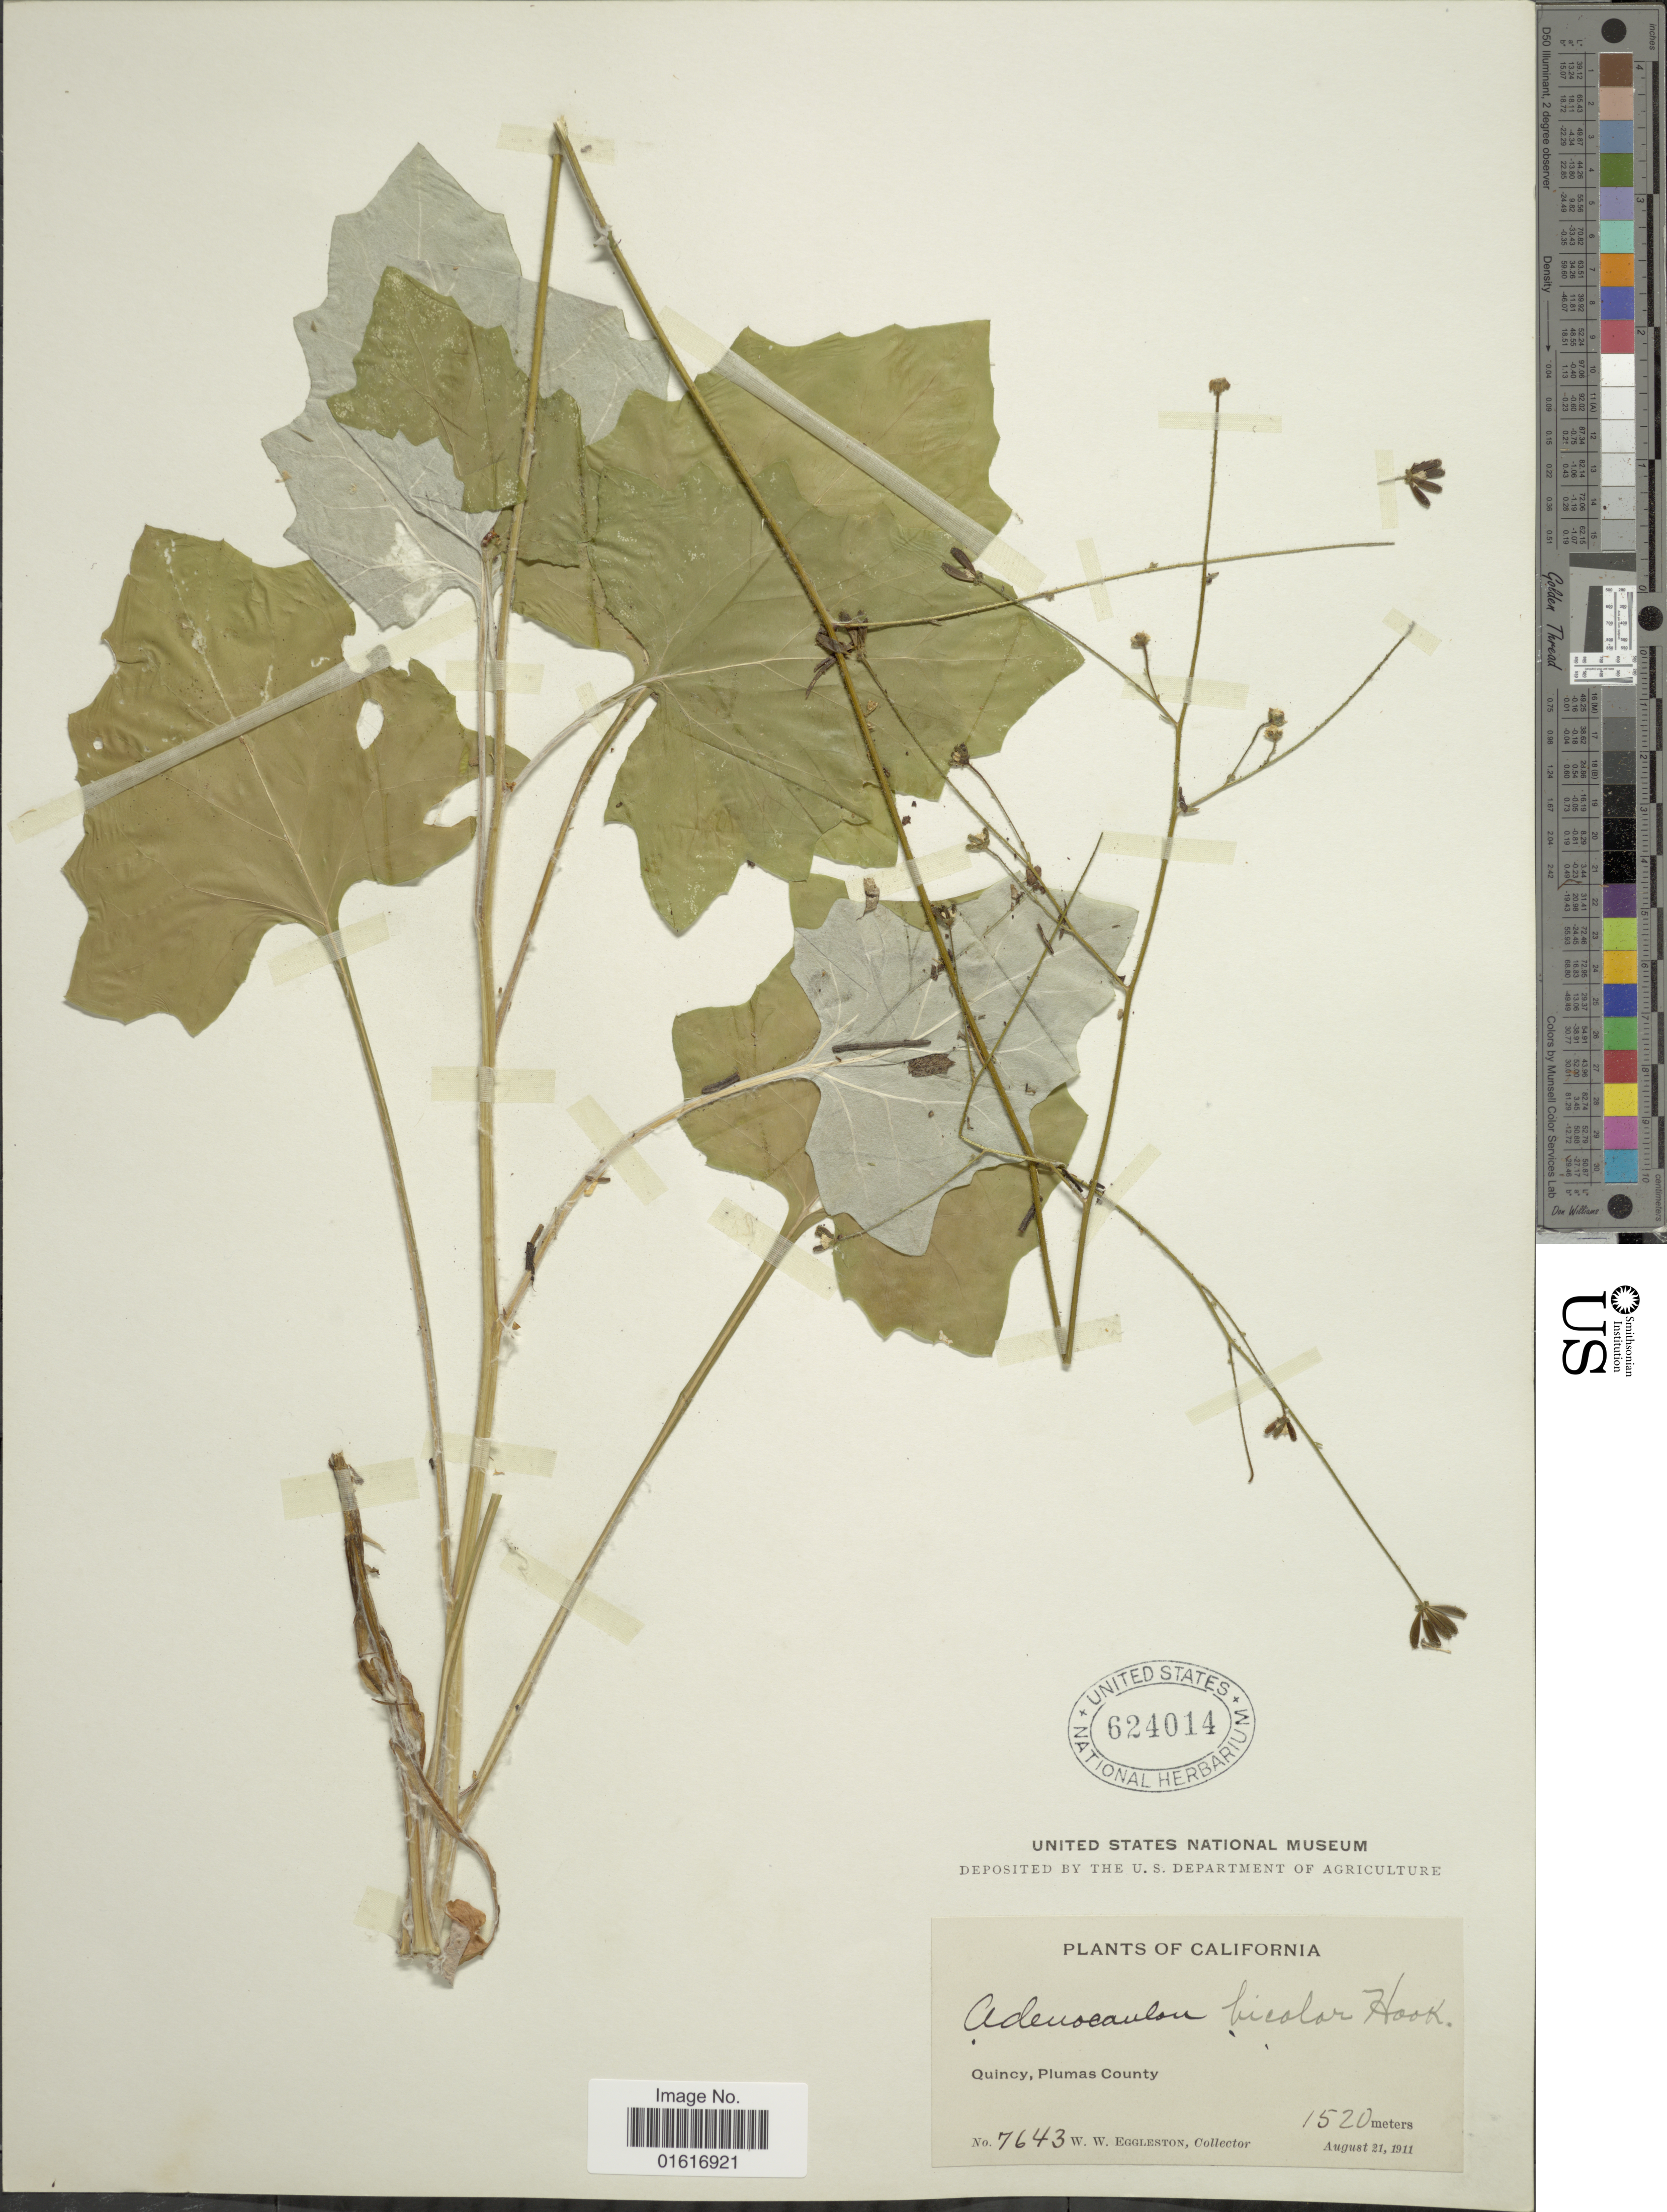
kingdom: Plantae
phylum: Tracheophyta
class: Magnoliopsida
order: Asterales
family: Asteraceae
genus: Adenocaulon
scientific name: Adenocaulon bicolor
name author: Hook.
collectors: W. W. Eggleston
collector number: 7643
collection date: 1911-08-21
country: United States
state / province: California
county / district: Plumas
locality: Quincy, Plumas County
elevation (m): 1520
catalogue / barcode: US 624014